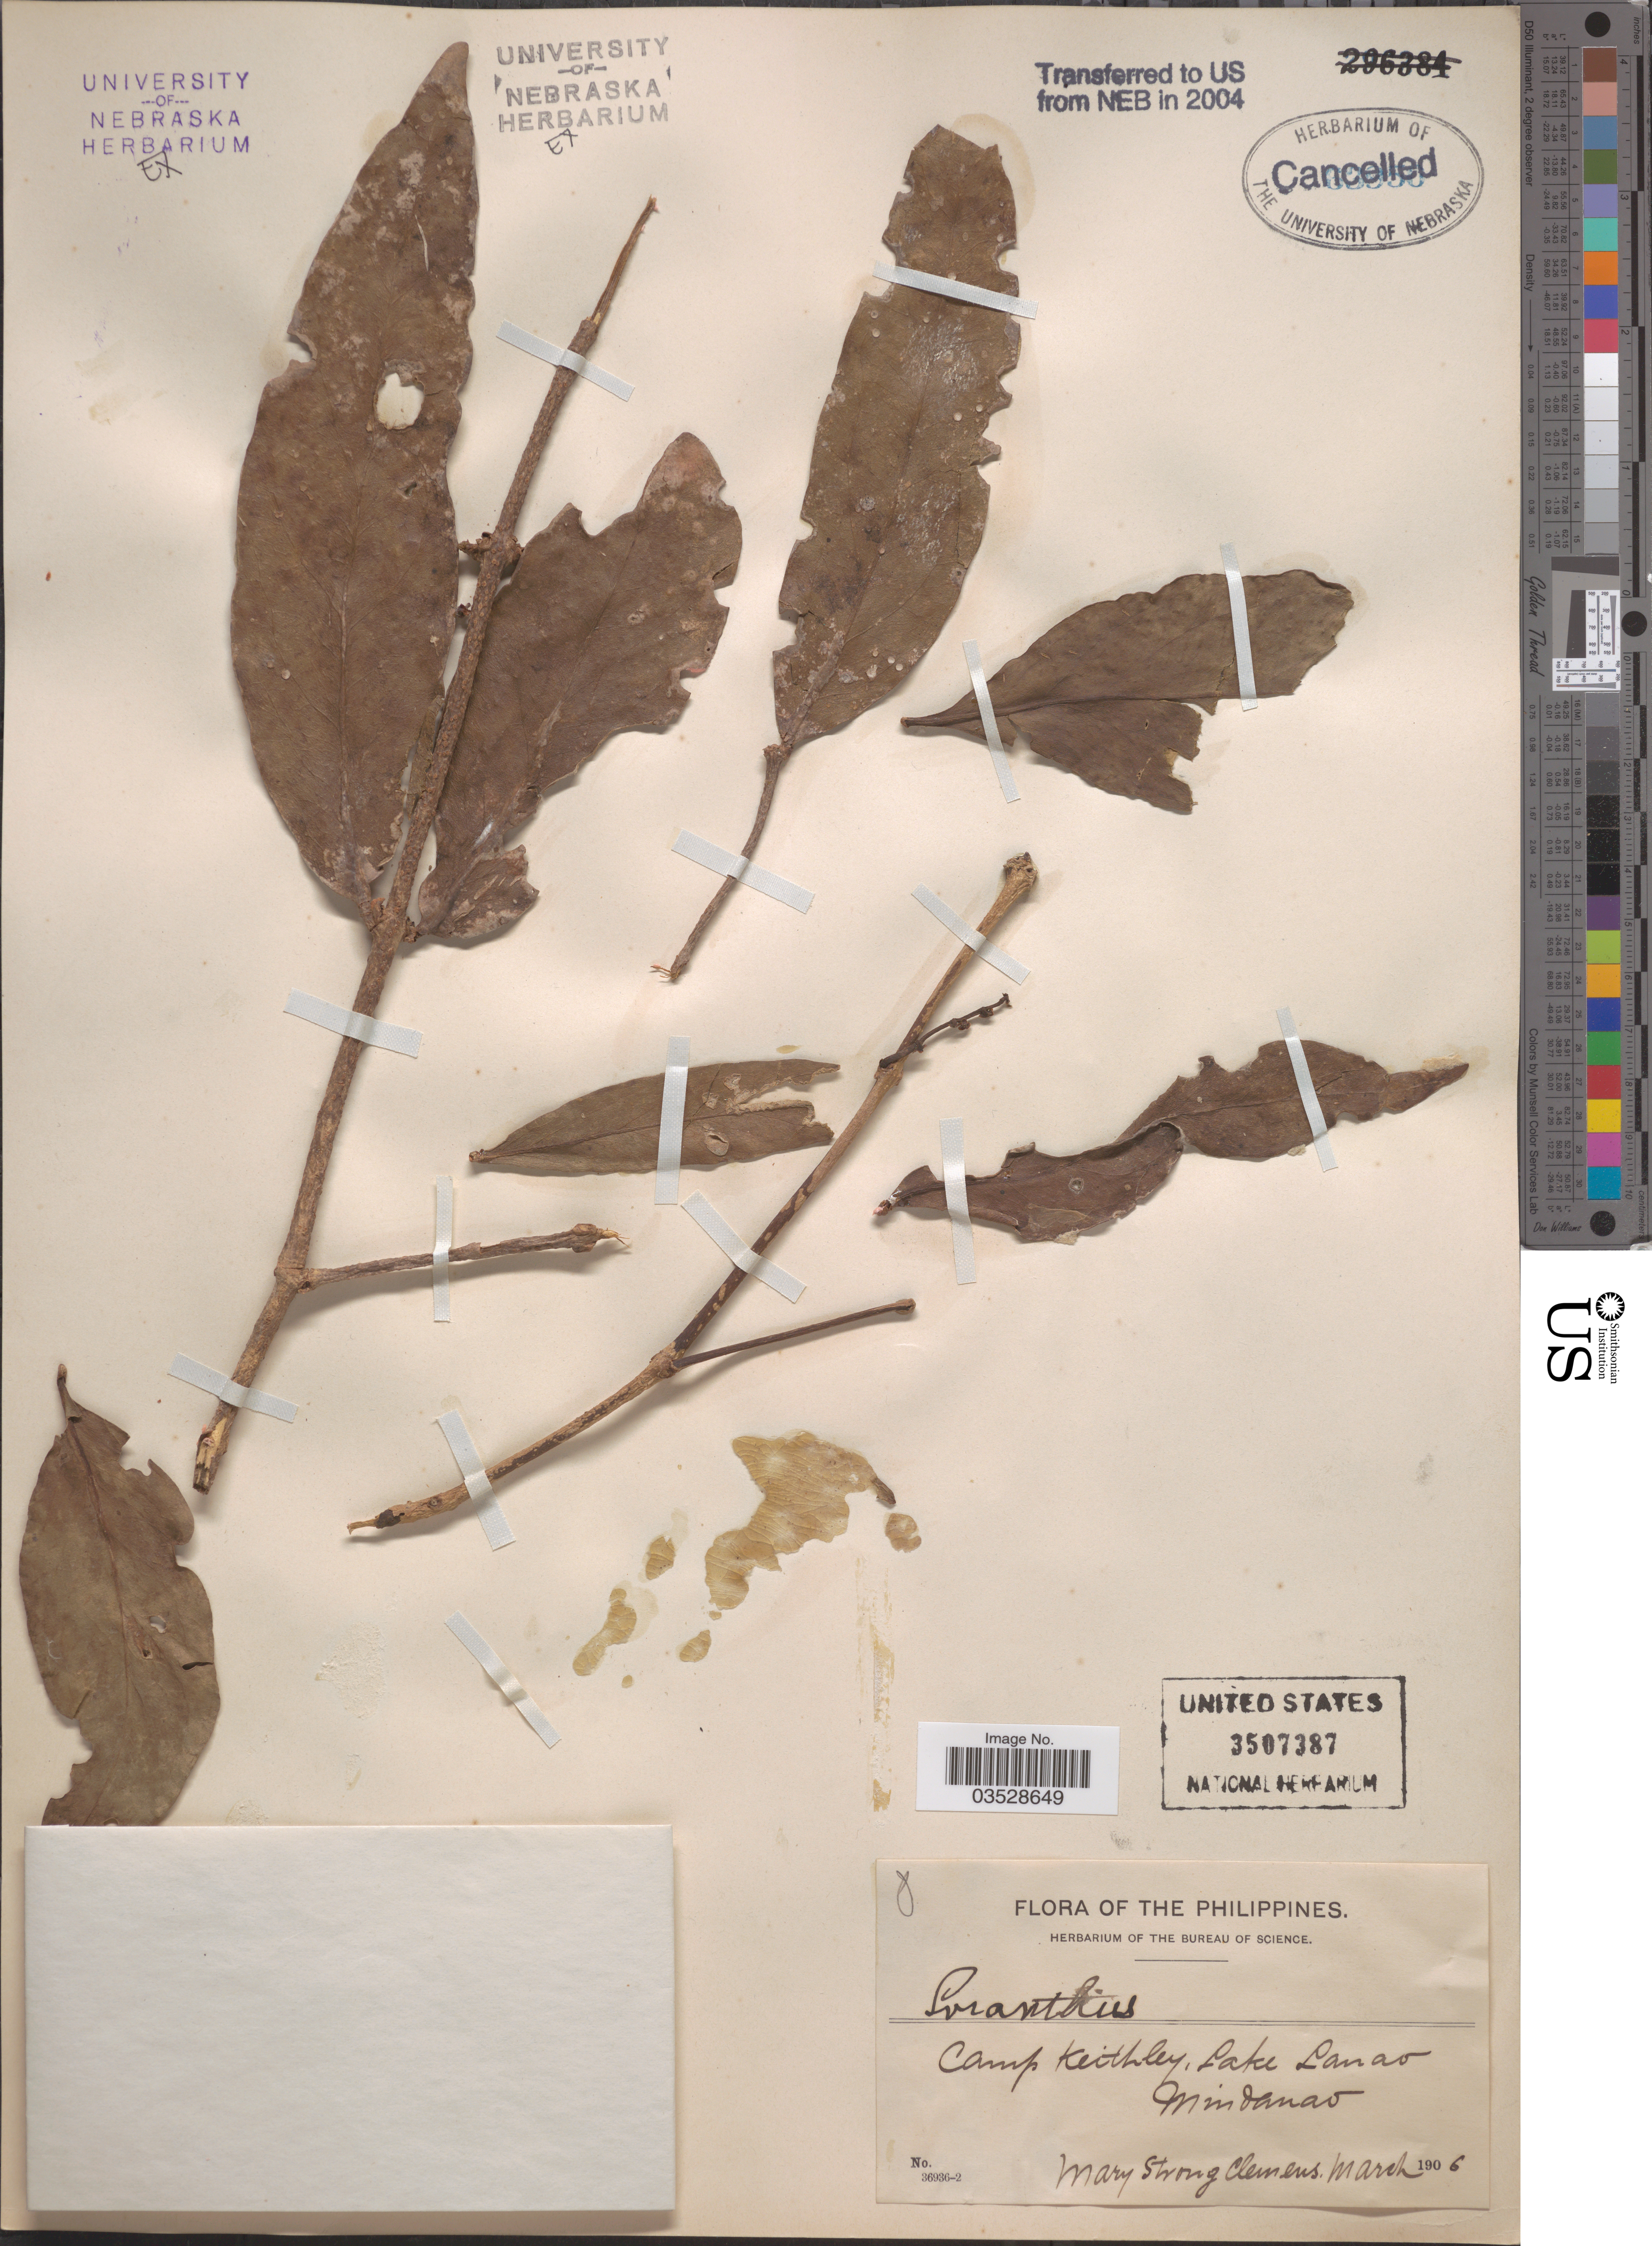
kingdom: Plantae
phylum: Tracheophyta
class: Magnoliopsida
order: Santalales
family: Loranthaceae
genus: Loranthus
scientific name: Loranthus sp.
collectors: M. S. Clemens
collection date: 1906-03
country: Philippines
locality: Camp Keithley, Lake Lanao. Mindanao.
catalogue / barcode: US 3507387